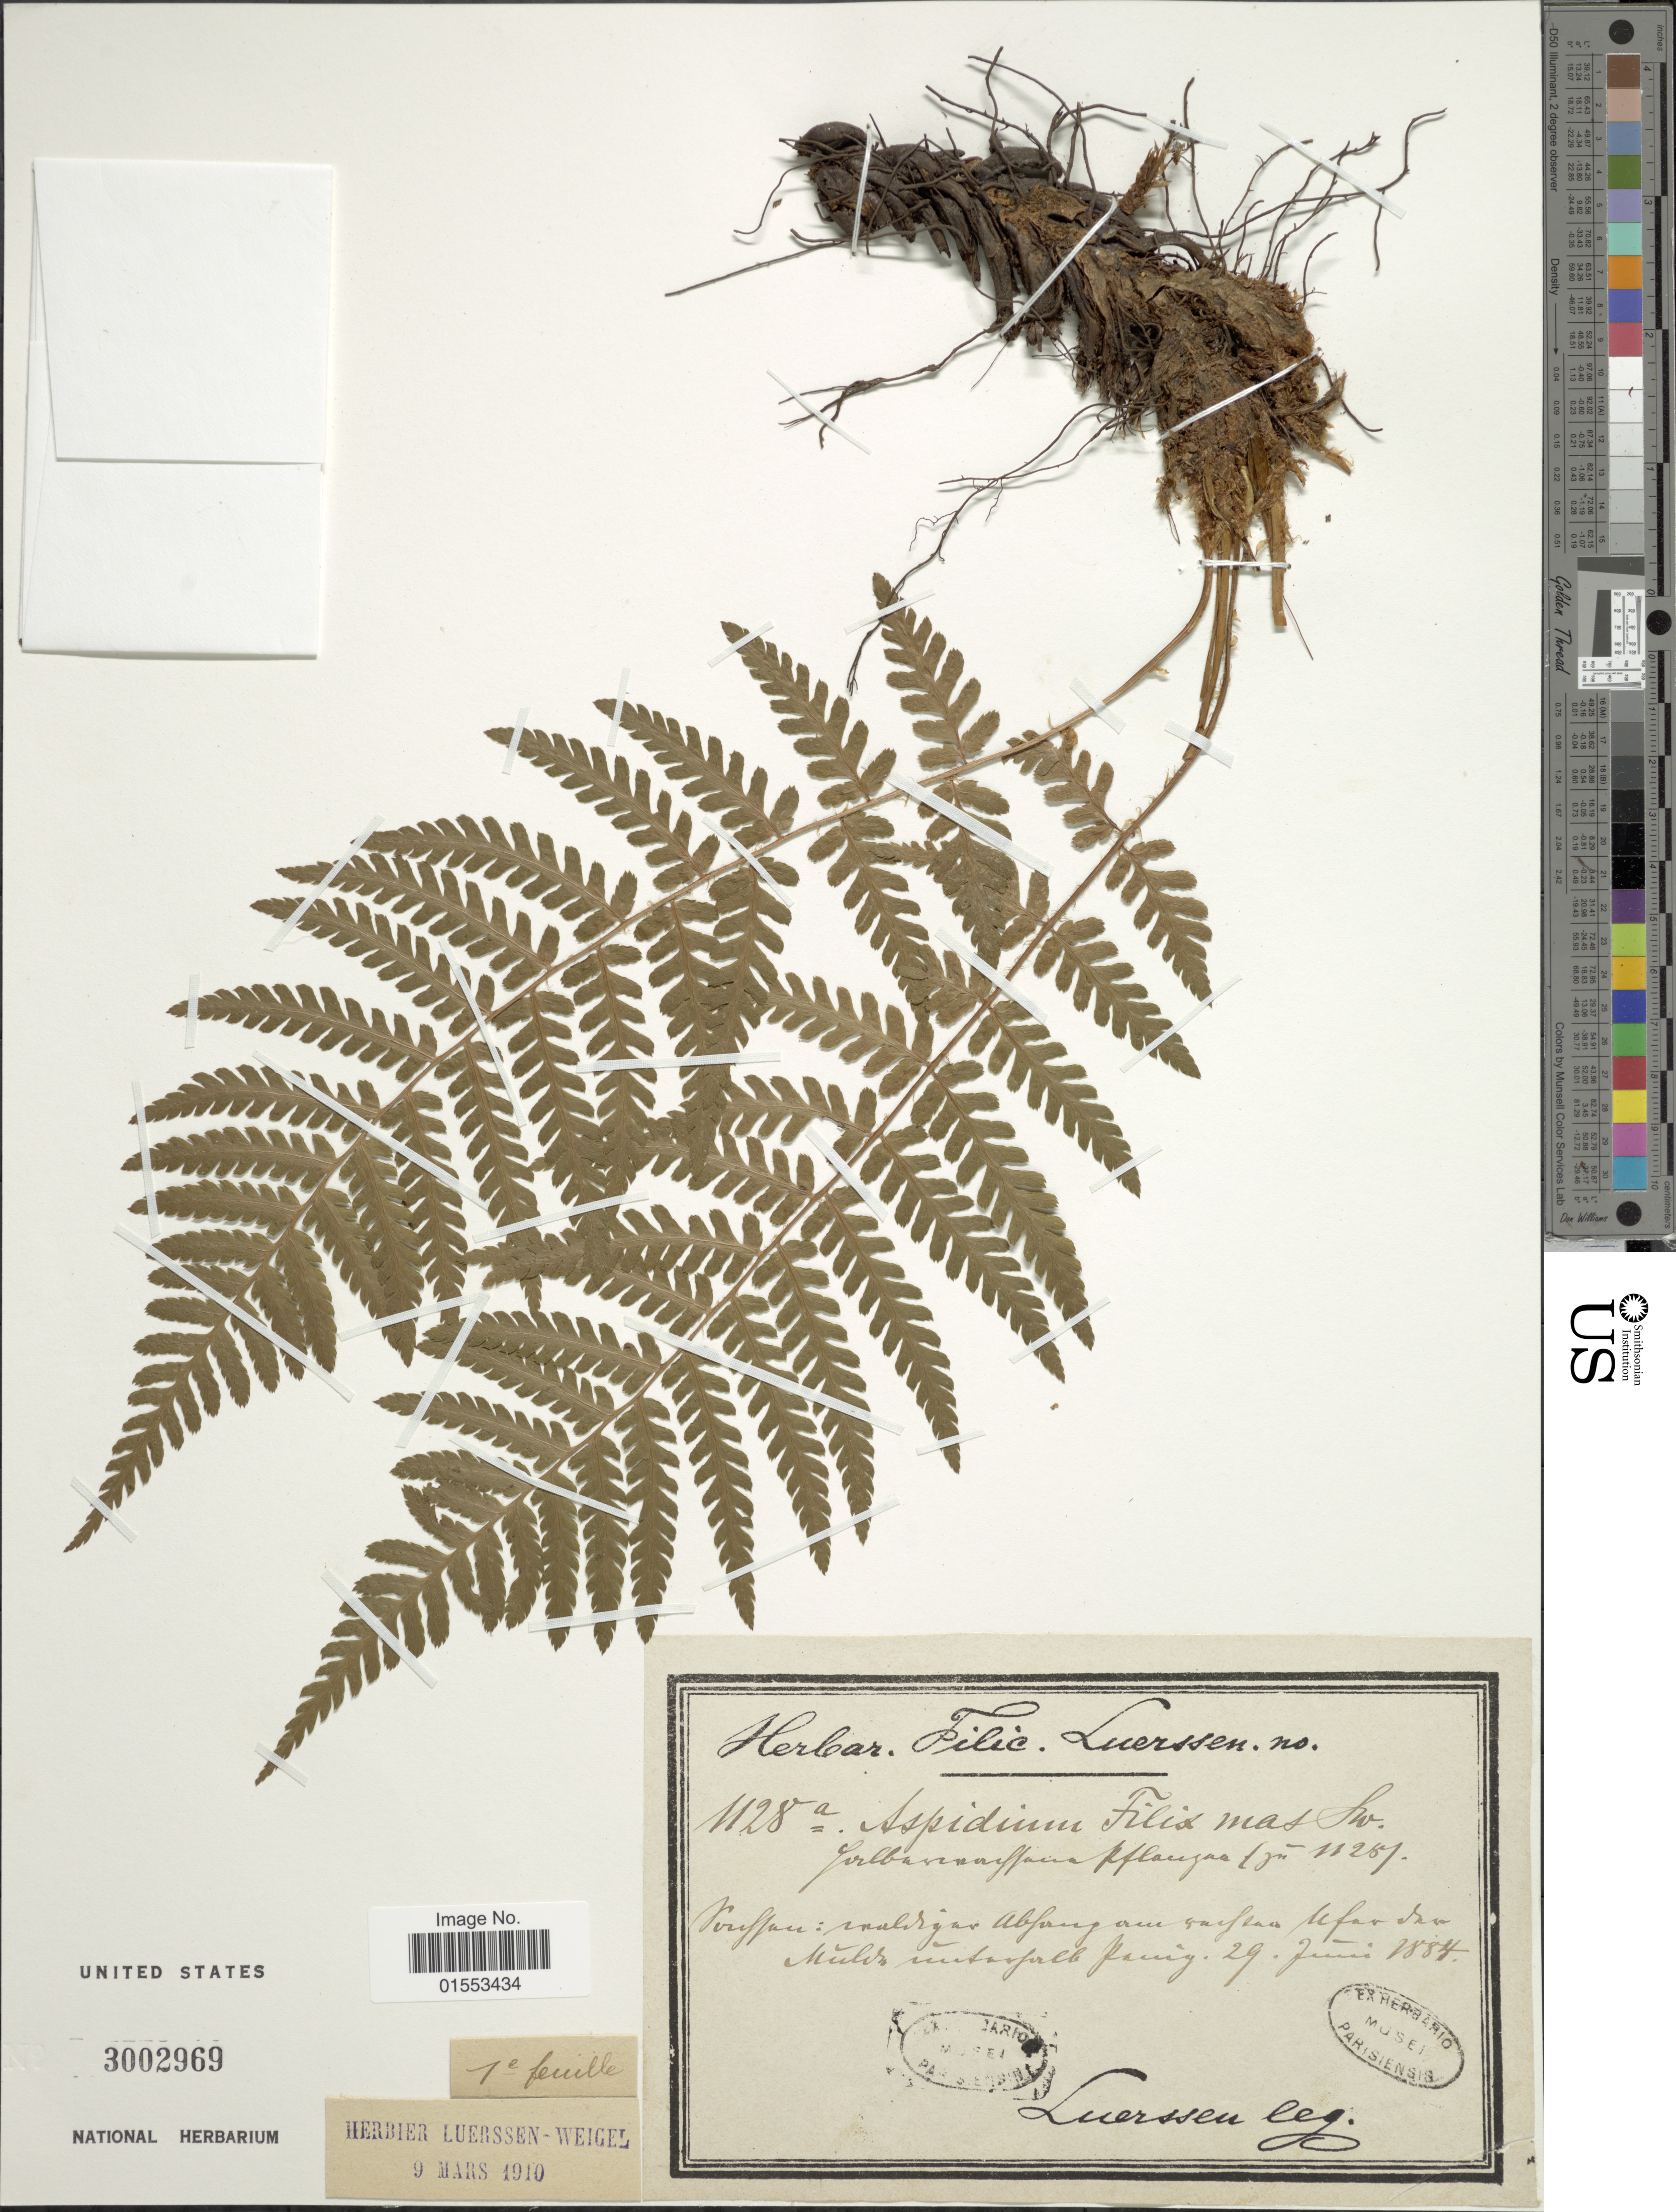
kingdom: Plantae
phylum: Tracheophyta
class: Polypodiopsida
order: Polypodiales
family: Dryopteridaceae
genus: Dryopteris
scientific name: Dryopteris filix-mas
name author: (L.) Schott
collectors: Luerssen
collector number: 1128a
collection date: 1884-06-29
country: Germany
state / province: Sachsen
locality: Vauftau: X.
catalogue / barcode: US 3002969